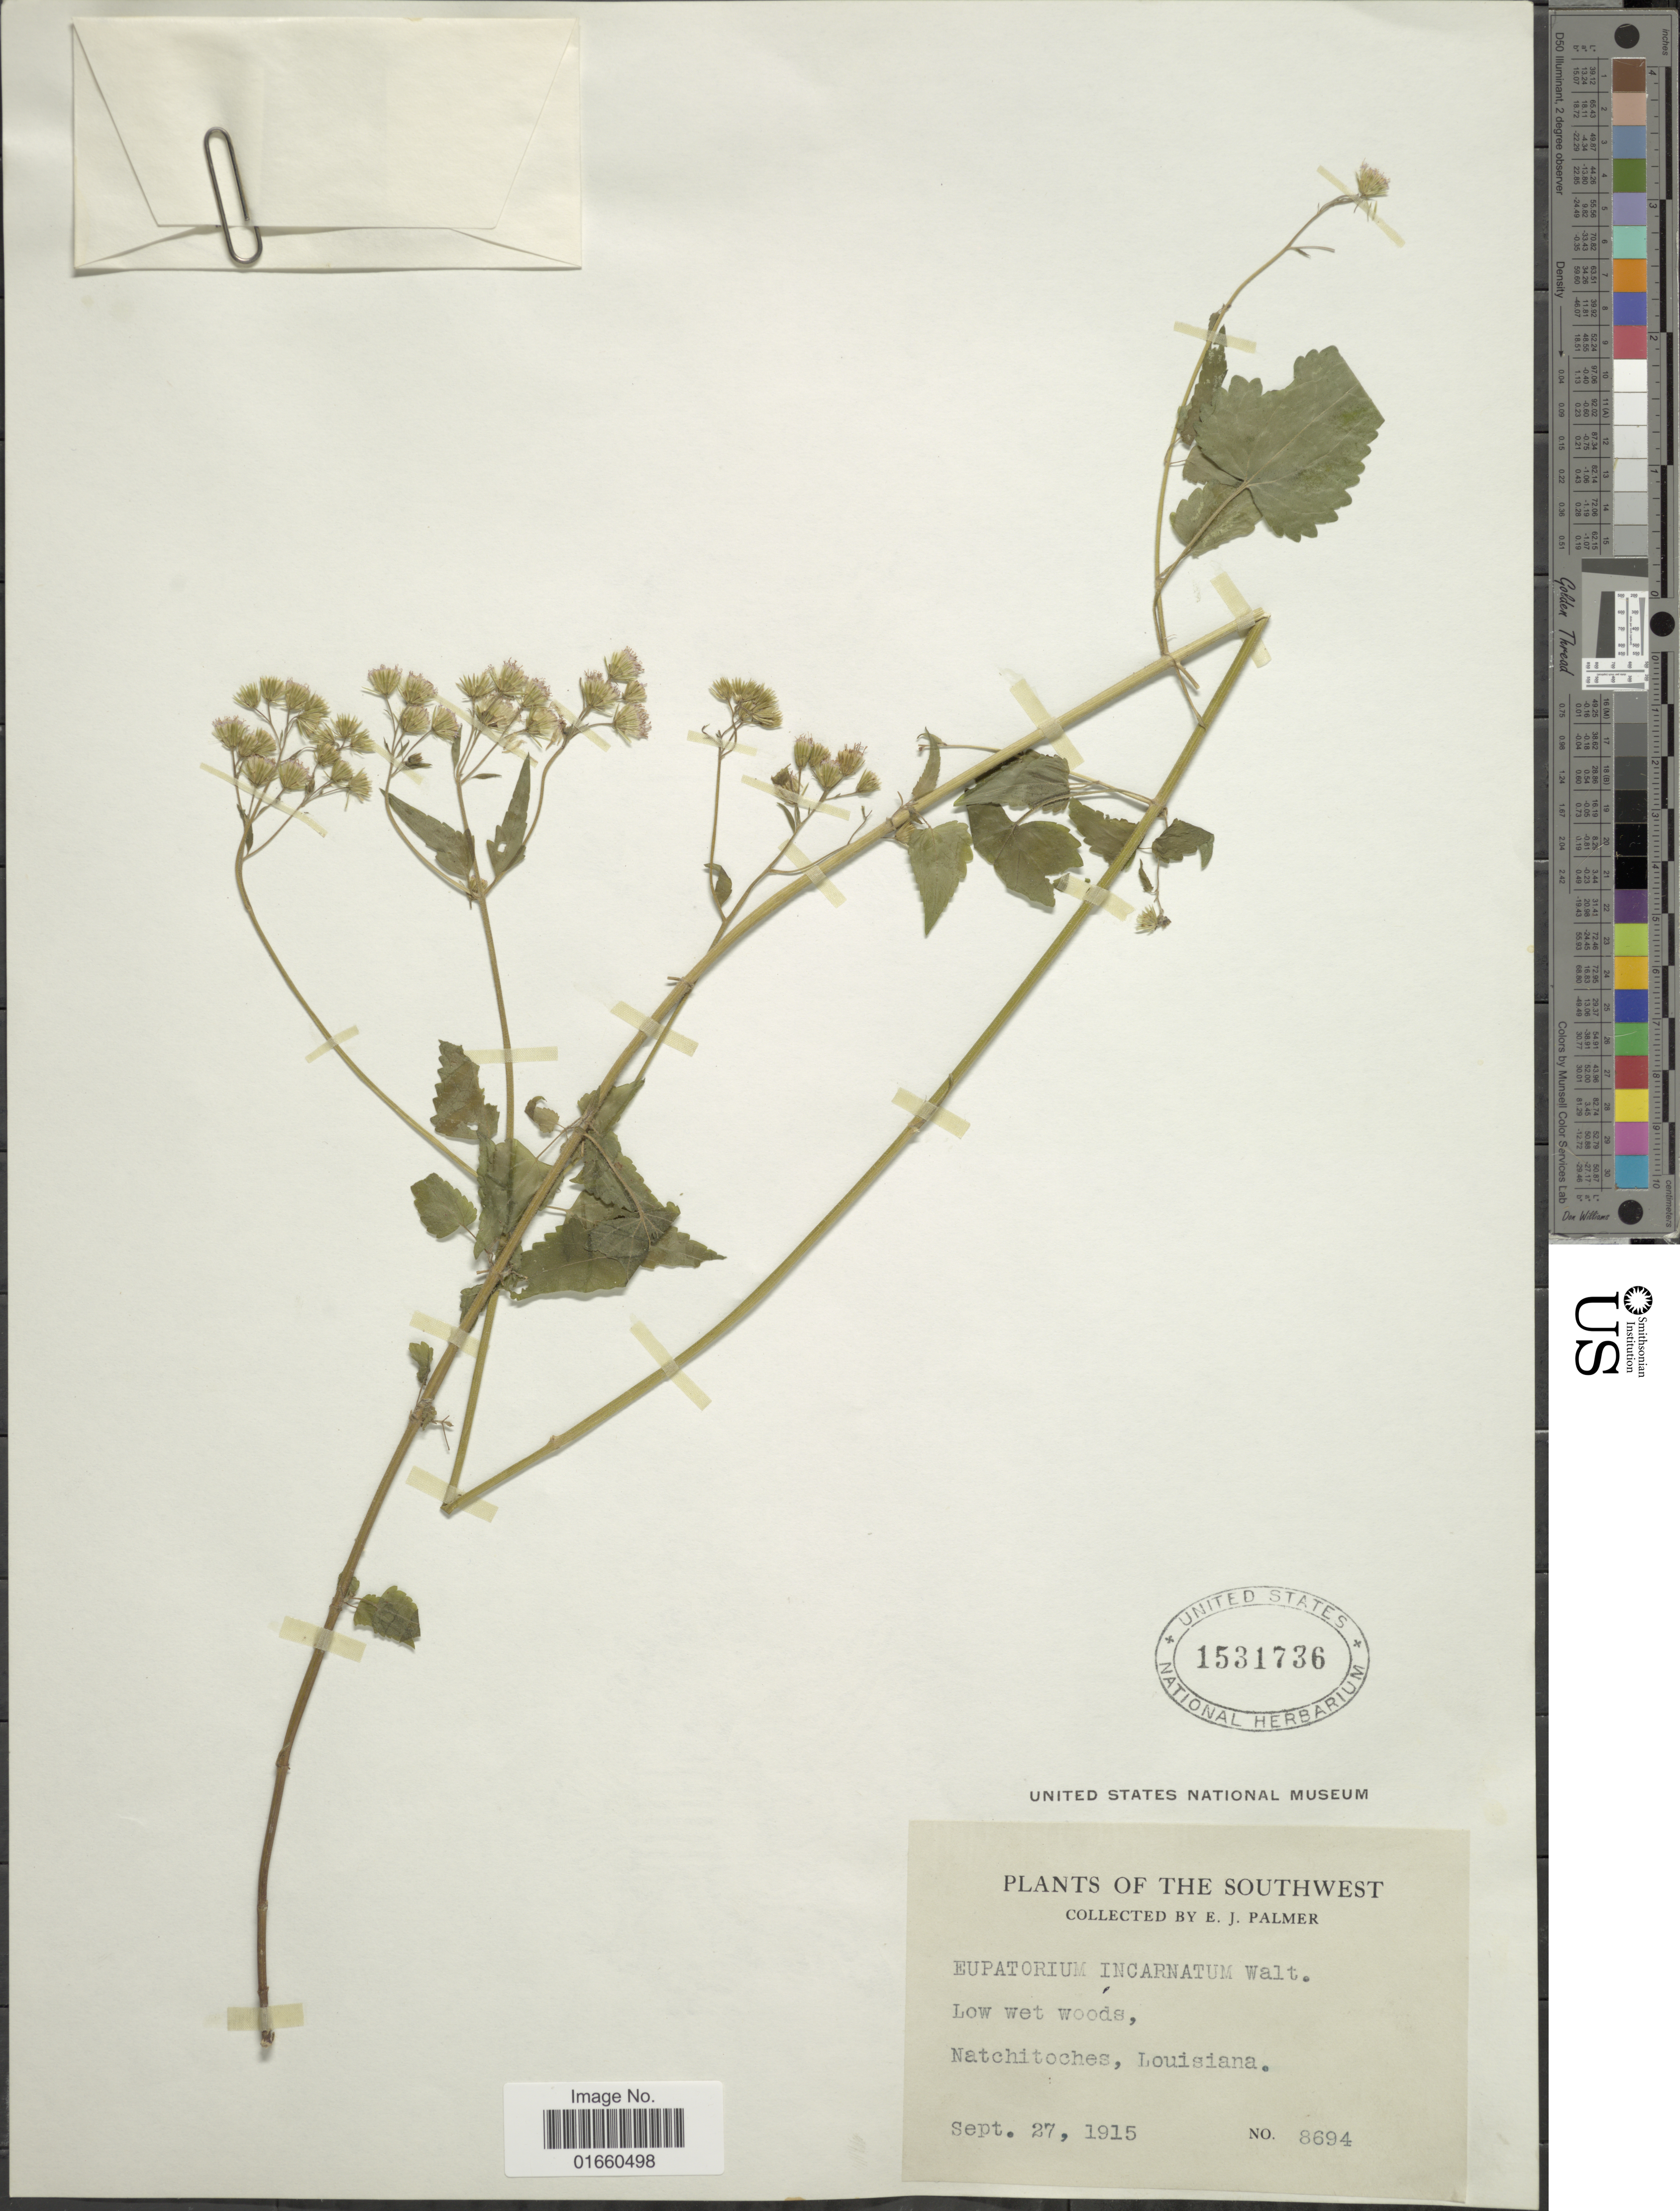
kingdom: Plantae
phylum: Tracheophyta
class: Magnoliopsida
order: Asterales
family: Asteraceae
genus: Fleischmannia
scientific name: Fleischmannia incarnata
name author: (Walter) R.M. King & H. Rob.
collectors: E. J. Palmer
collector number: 8694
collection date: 1915-09-27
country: United States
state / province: Louisiana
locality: Southwest, Low wet woods, Natchitoches.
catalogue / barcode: US 1531736